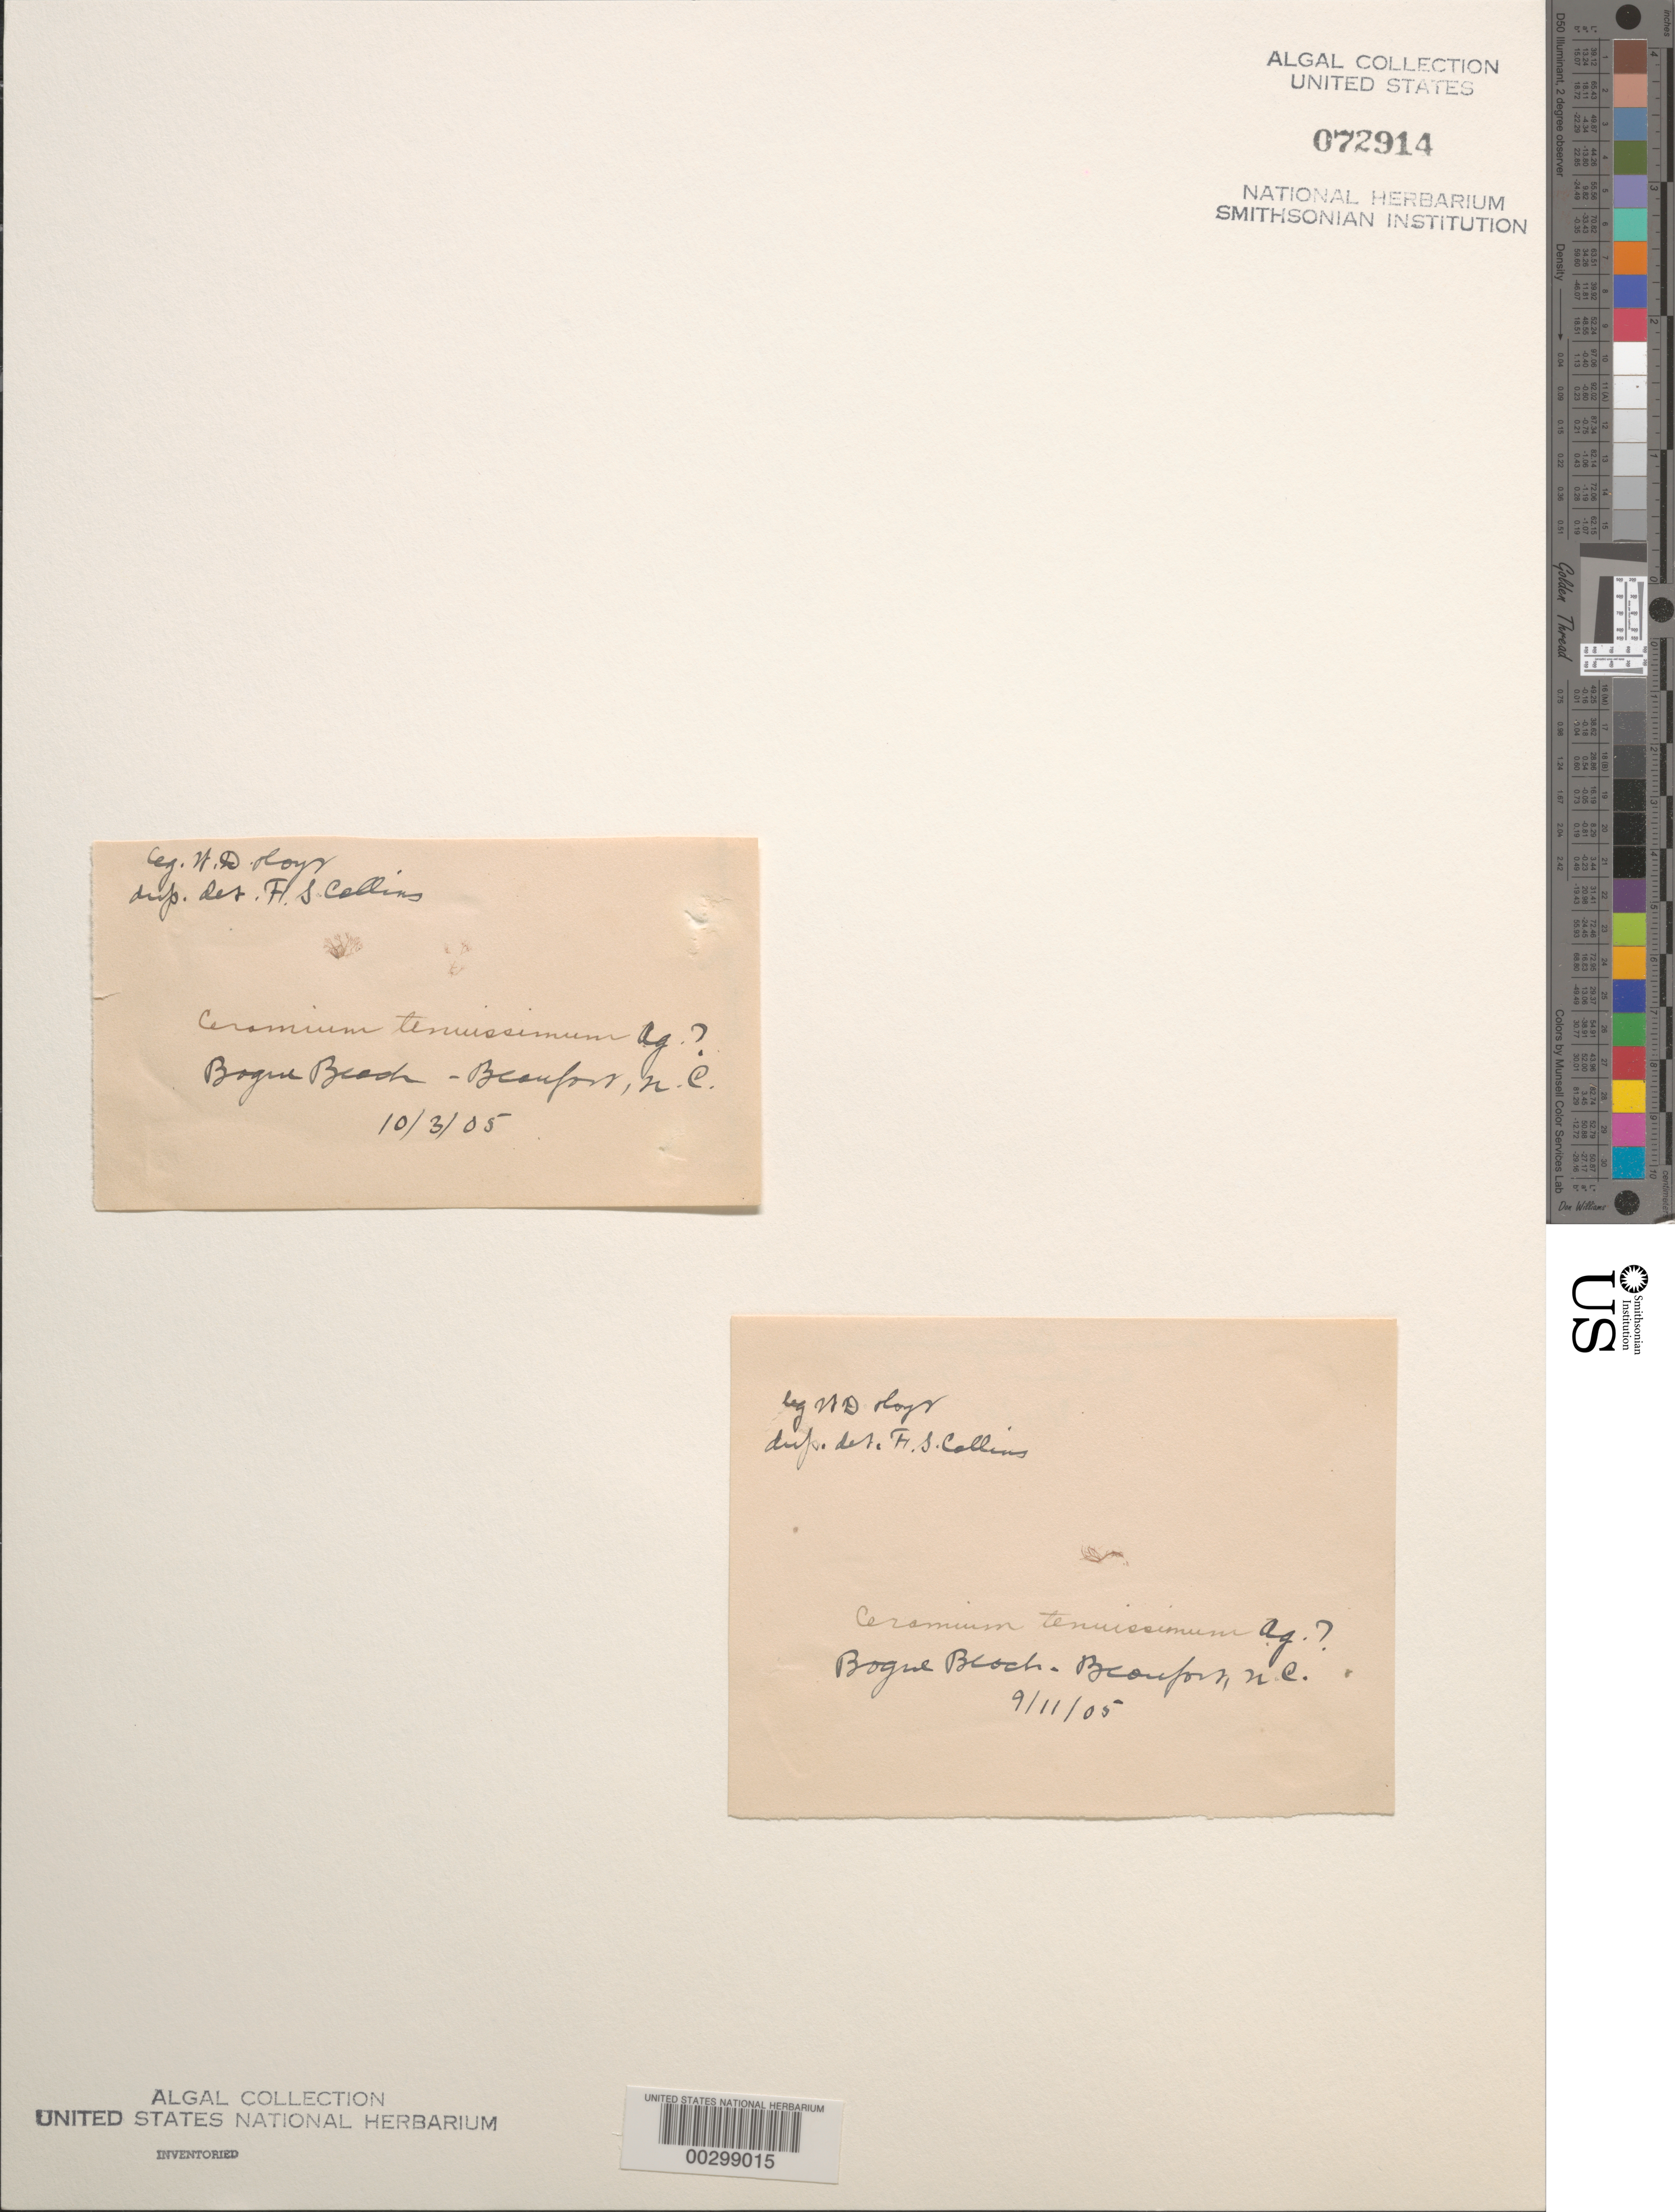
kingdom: Plantae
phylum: Rhodophyta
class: Florideophyceae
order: Ceramiales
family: Ceramiaceae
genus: Ceramium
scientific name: Ceramium diaphanum var. obscura, ined., 7/2023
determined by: Algae name updating Project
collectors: W. D. Hoyt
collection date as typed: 11 Sep 1905 AND 03 Oct 1905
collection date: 1905-09-11,1905-10-03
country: United States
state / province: North Carolina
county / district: Carteret County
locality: Beaufort, Bogue Beach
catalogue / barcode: US 72914